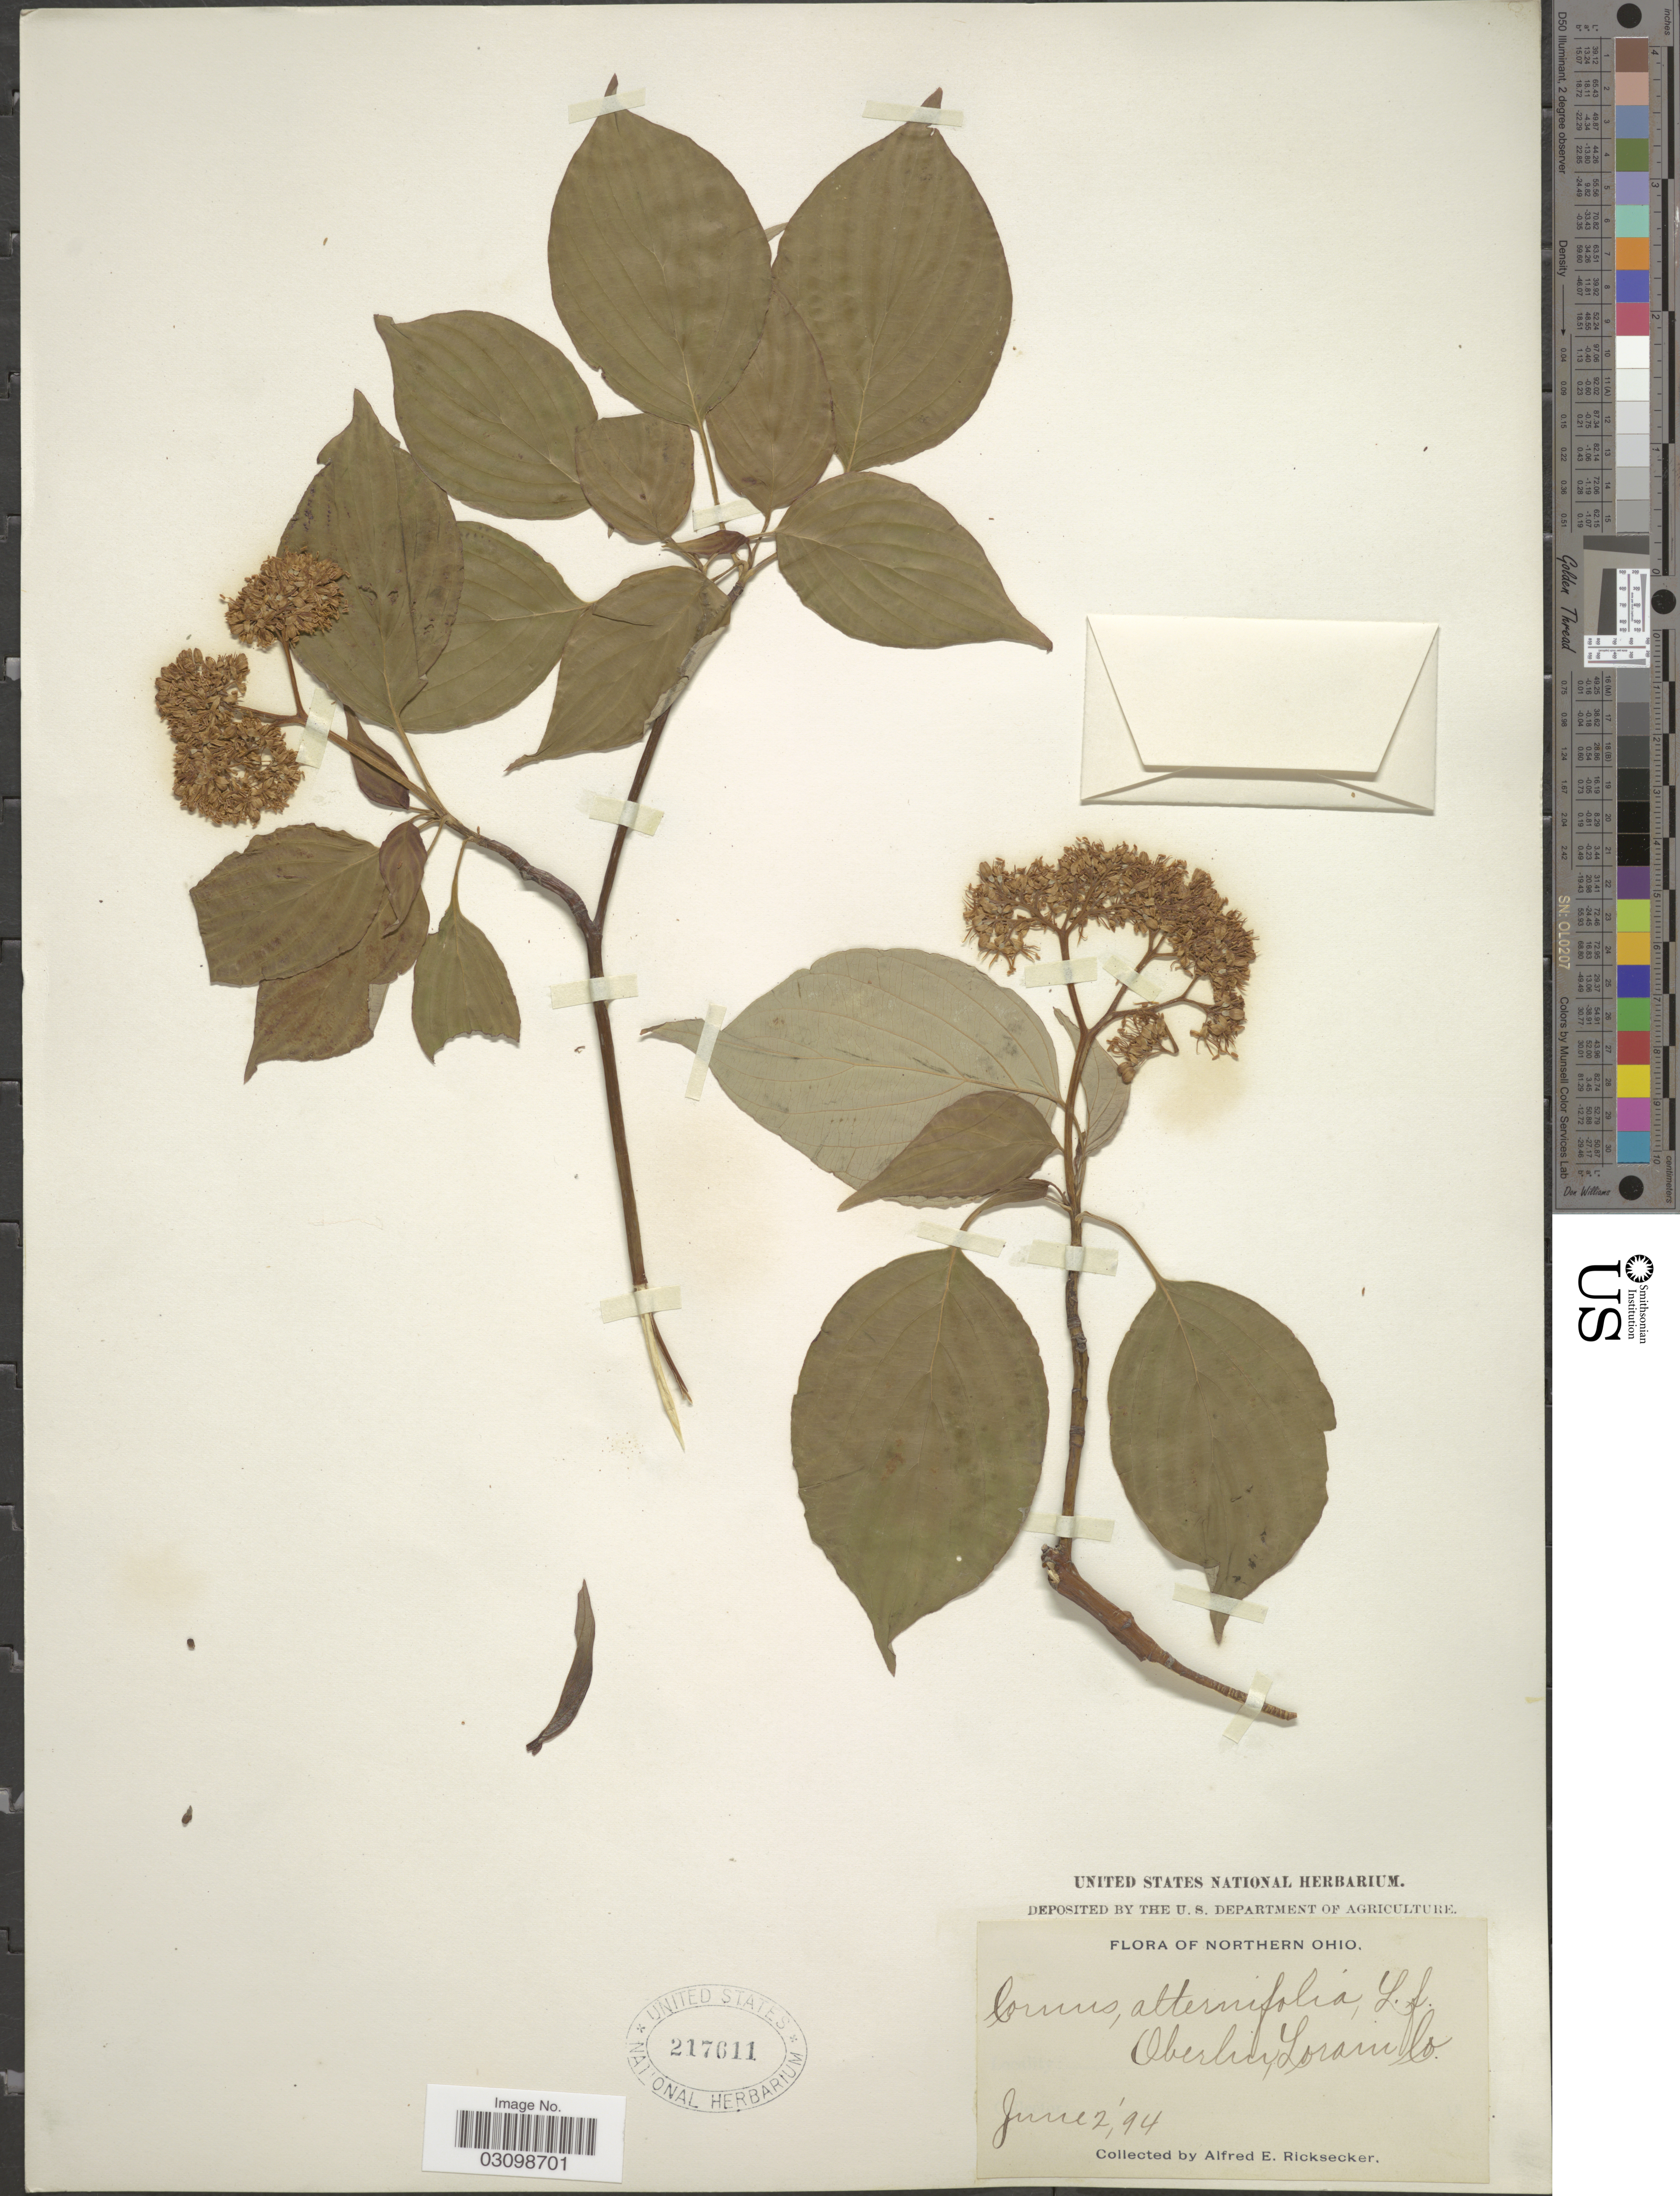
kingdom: Plantae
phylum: Tracheophyta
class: Magnoliopsida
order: Cornales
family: Cornaceae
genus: Cornus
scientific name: Cornus alternifolia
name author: L.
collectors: A. E. Ricksecker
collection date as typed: Transcribed d/m/y: 2/6/94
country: United States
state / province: Ohio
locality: Northern Ohio. Oberlin, Lorain Co.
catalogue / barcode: US 217611